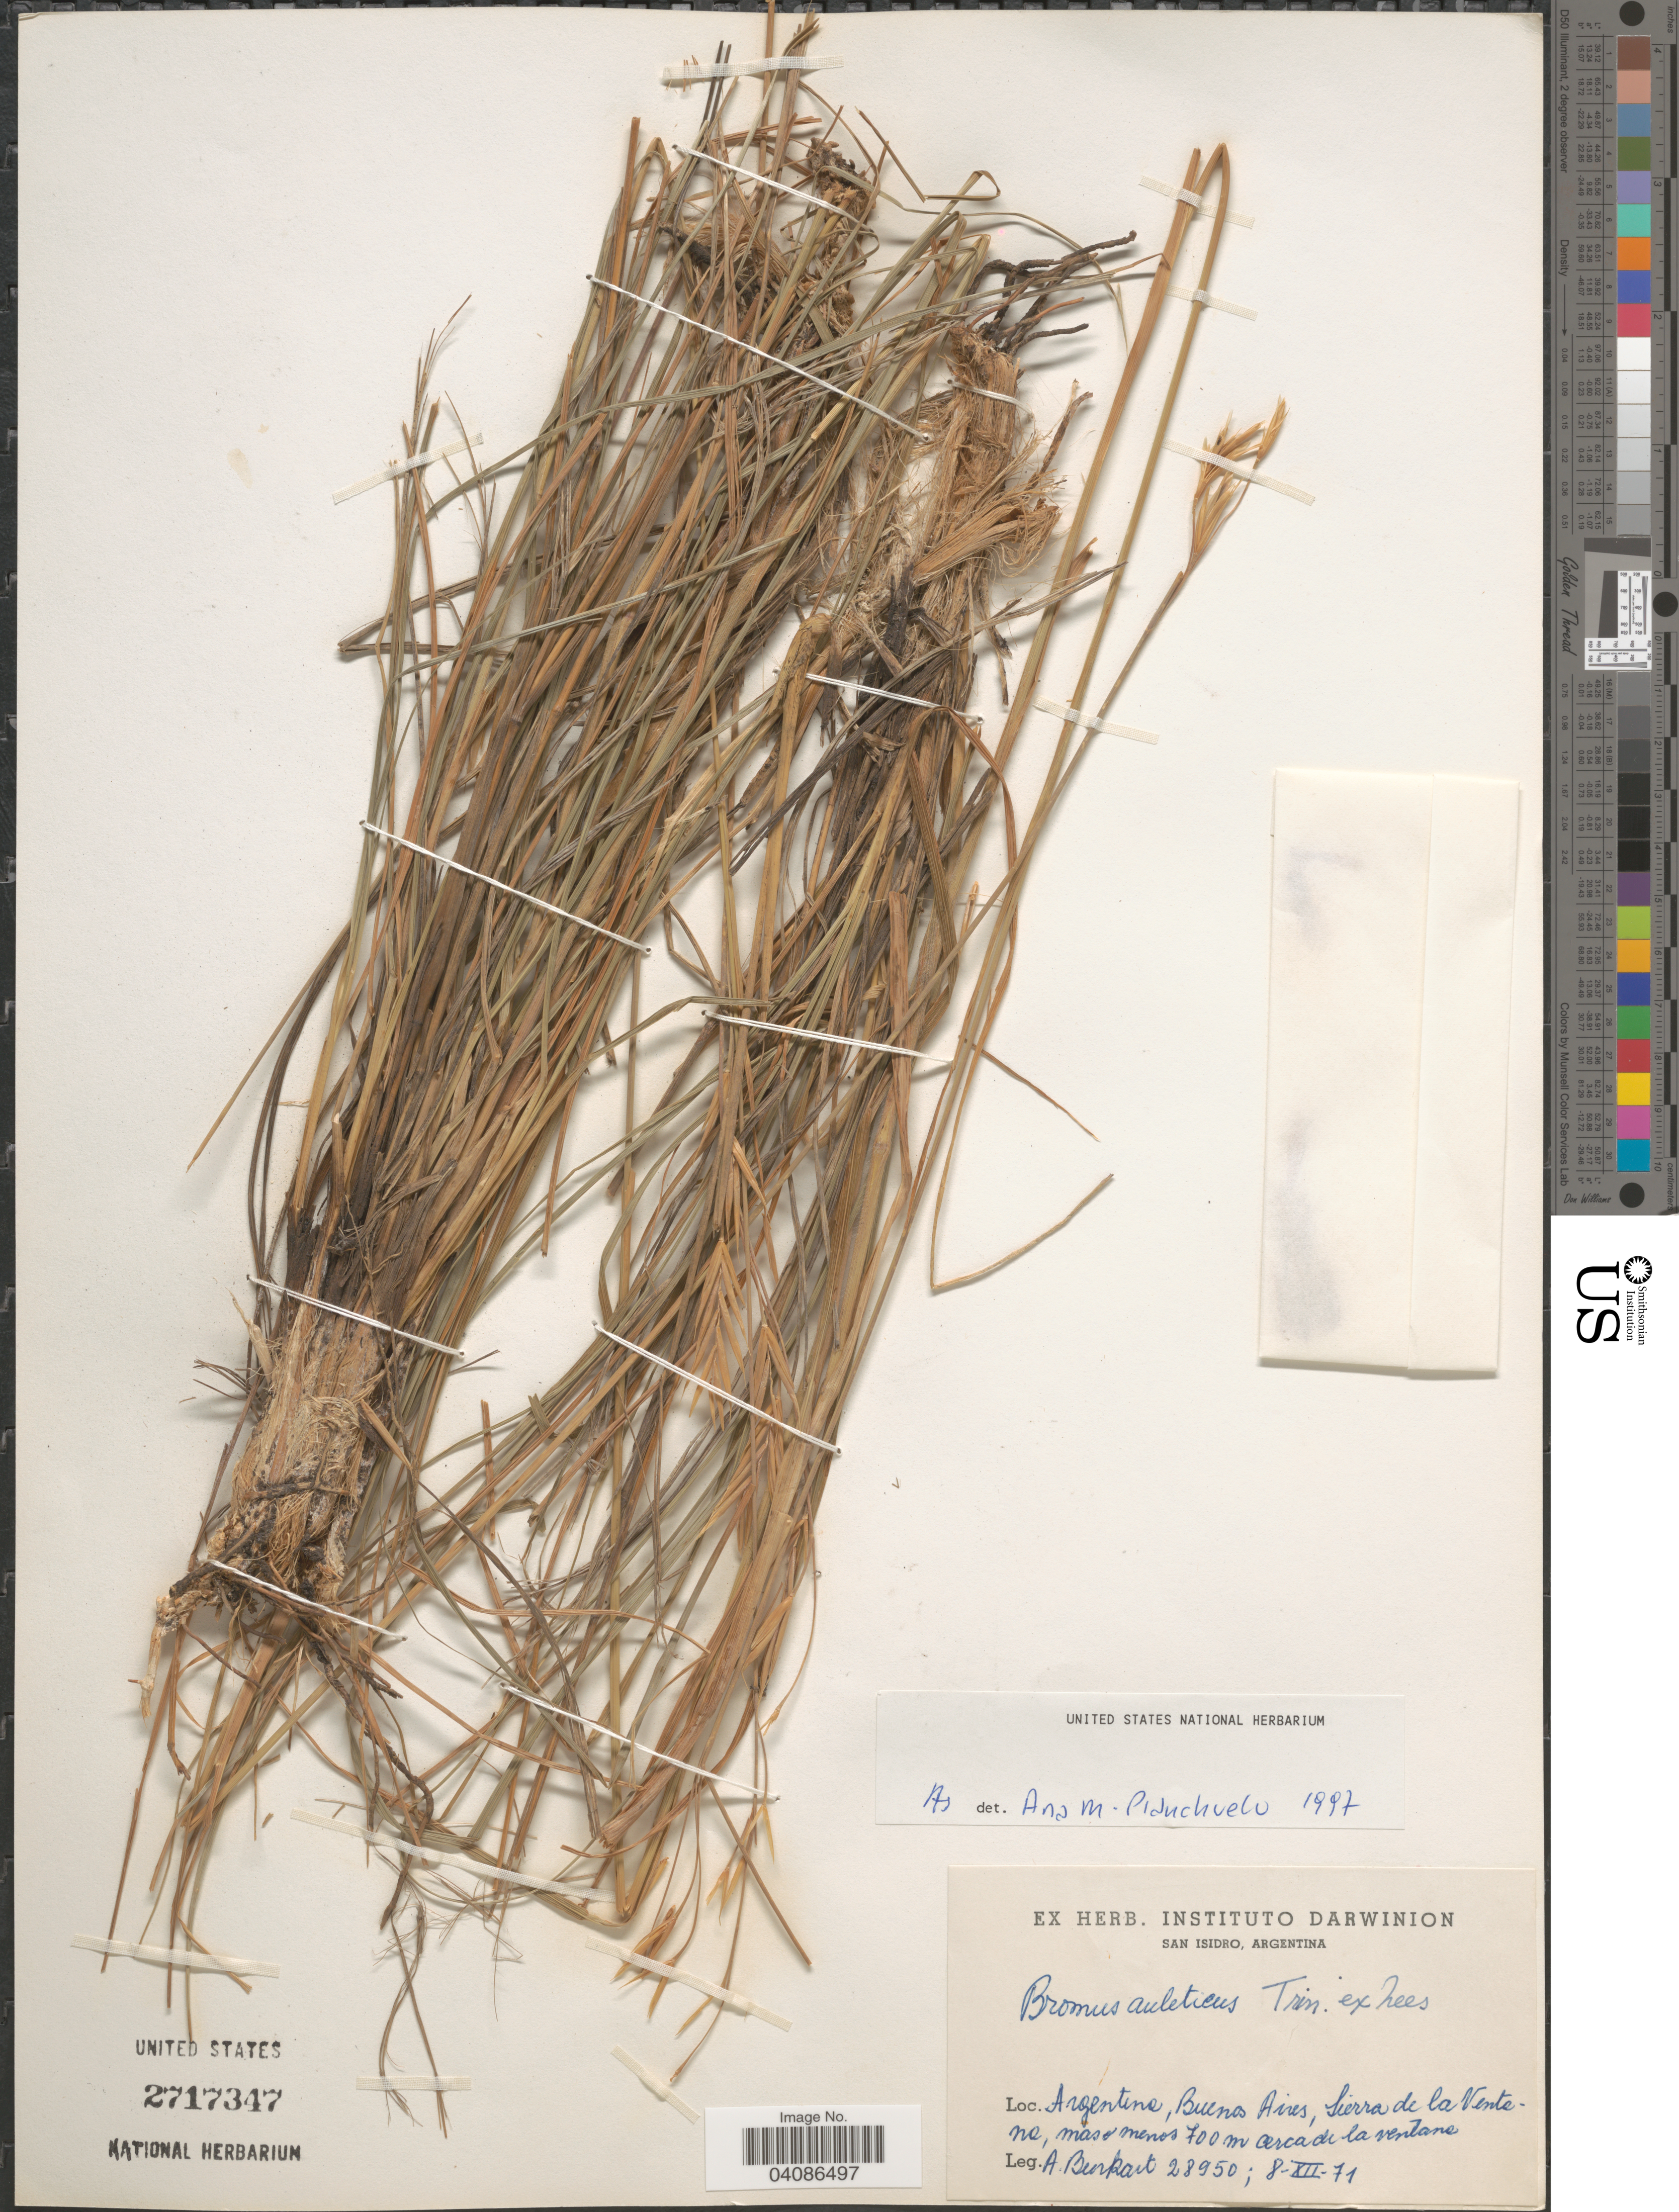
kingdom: Plantae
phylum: Tracheophyta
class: Liliopsida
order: Poales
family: Poaceae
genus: Bromus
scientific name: Bromus auleticus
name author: Trin. ex Nees in Mart.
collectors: A. E. Burkart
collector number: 28950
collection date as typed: Transcribed d/m/y: 8/12/71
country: Argentina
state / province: Buenos Aires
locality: Sierra de la Ventana, mas o menos 700 m arca de la ventana.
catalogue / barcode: US 2717347